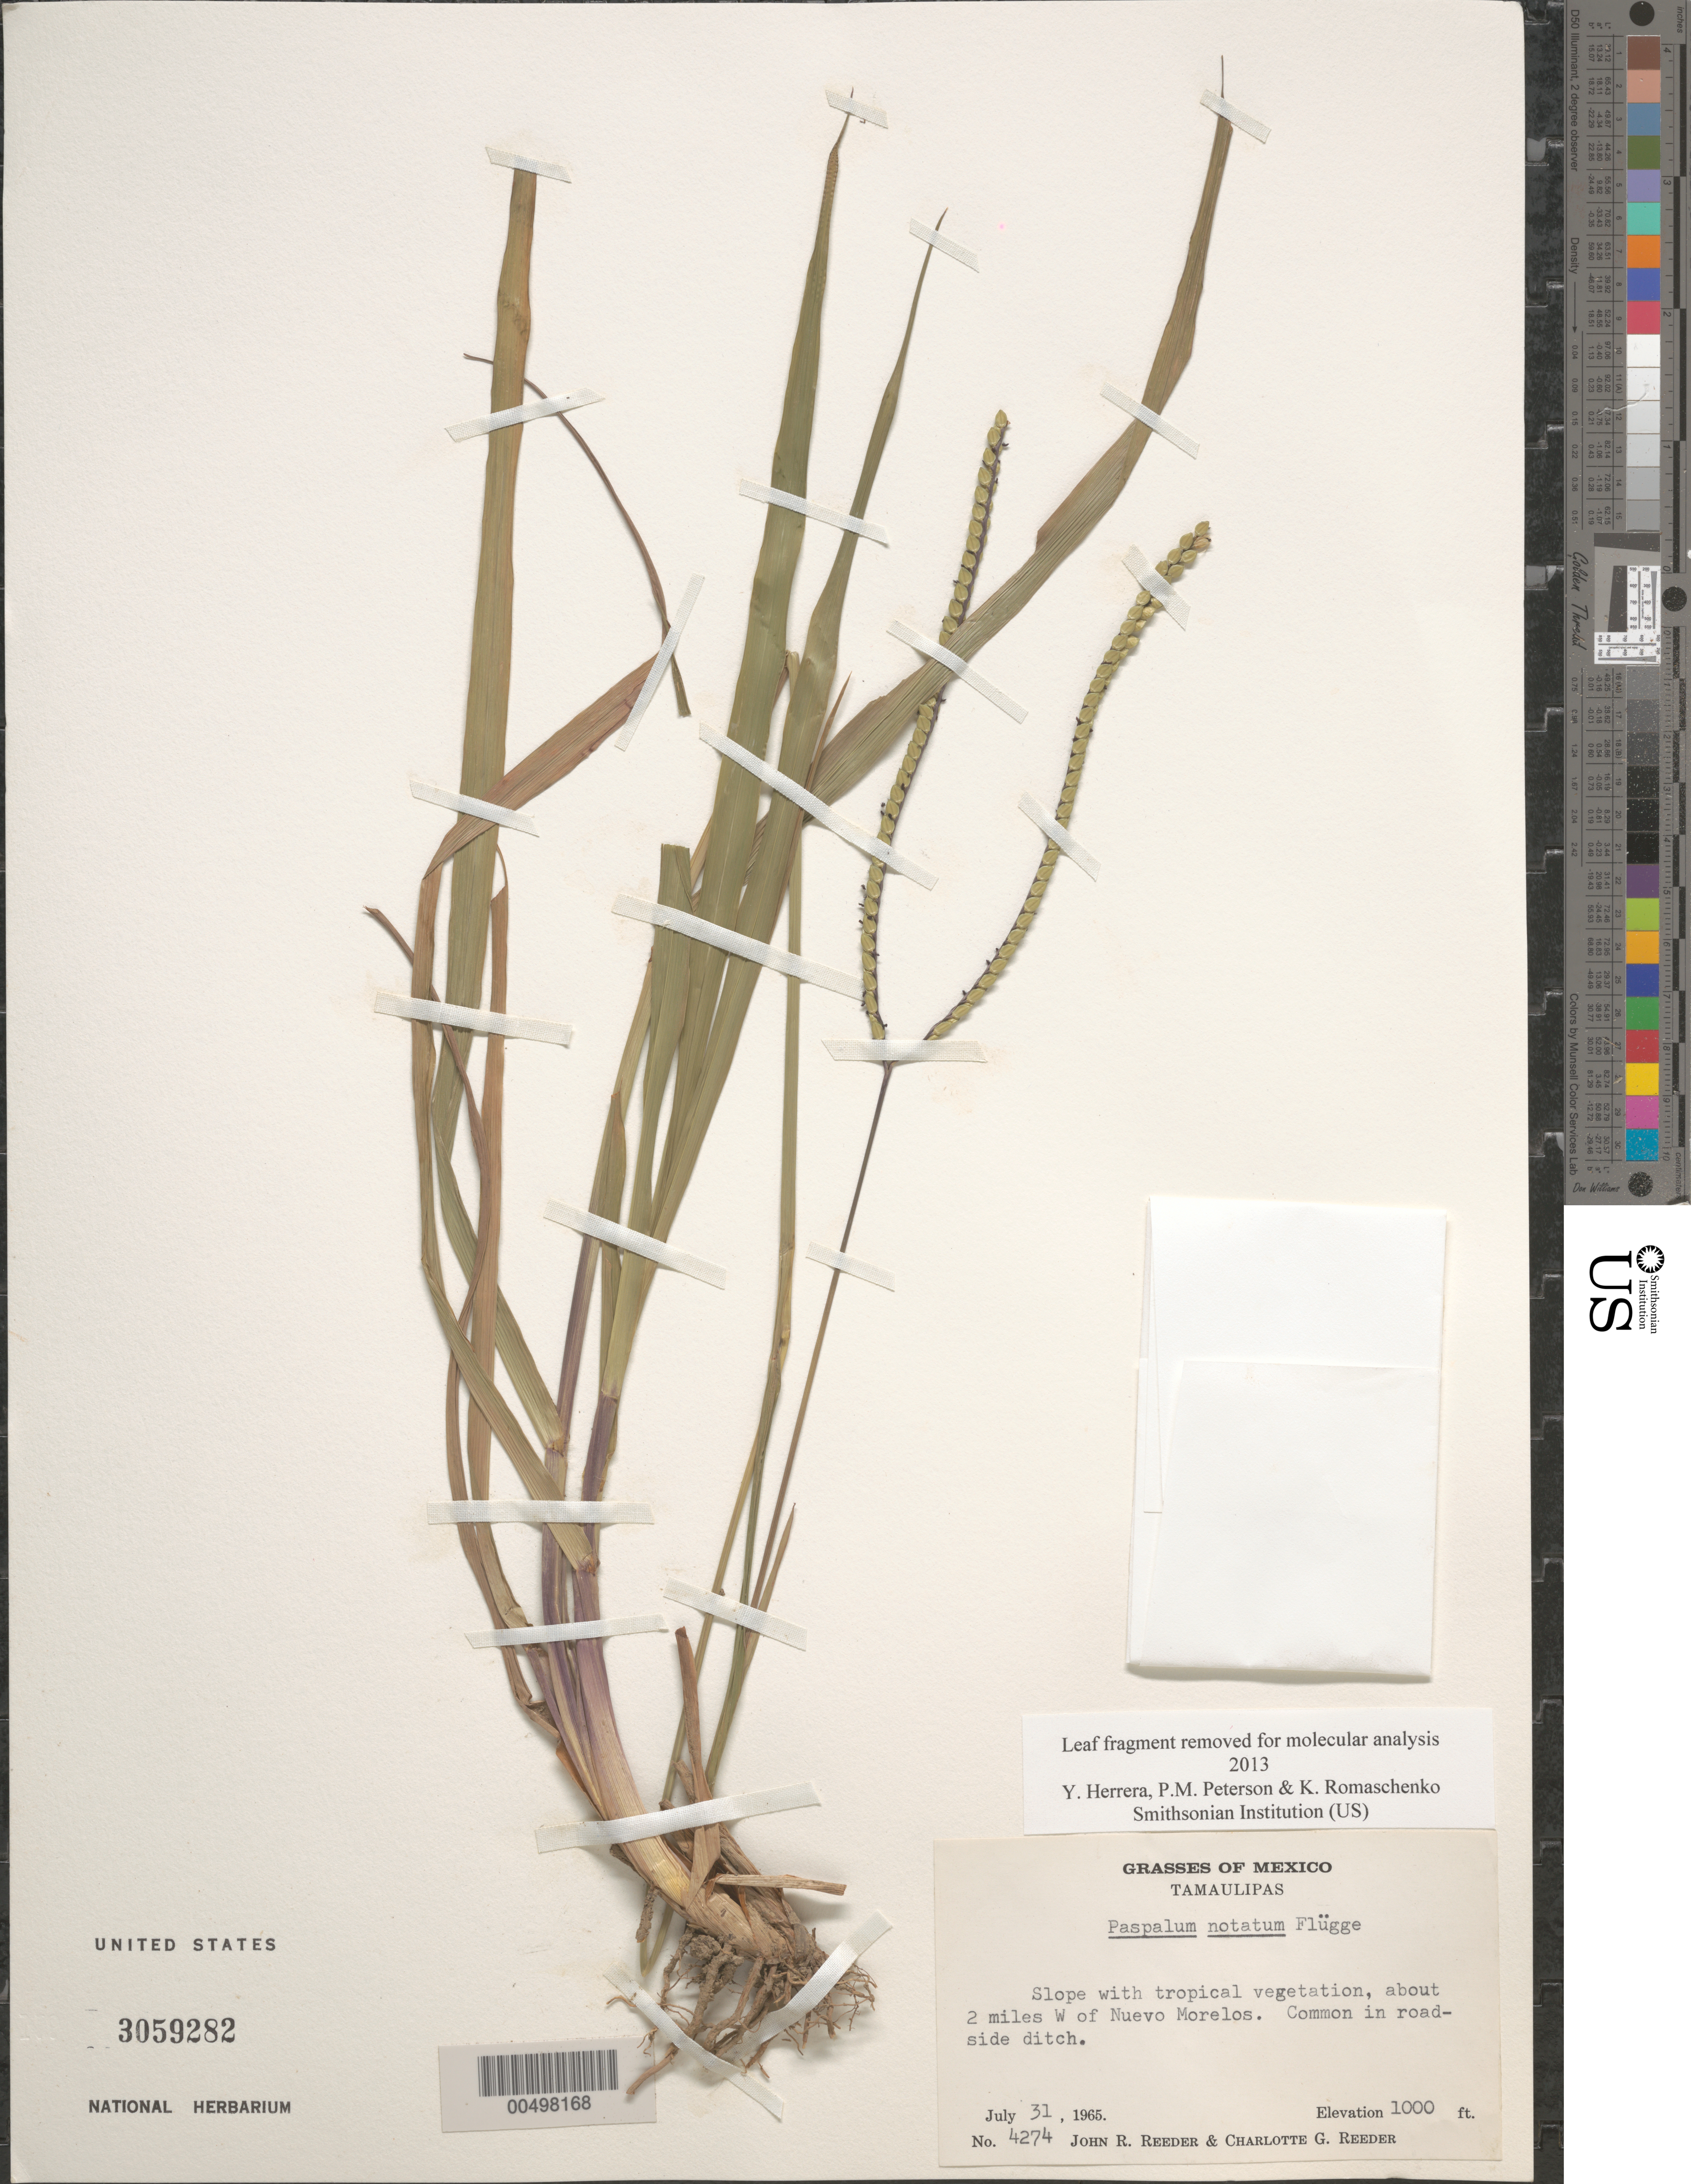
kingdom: Plantae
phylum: Tracheophyta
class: Liliopsida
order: Poales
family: Poaceae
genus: Paspalum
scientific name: Paspalum notatum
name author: Flüggé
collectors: J. R. Reeder & C. G. Reeder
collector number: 4274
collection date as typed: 31 Jul 1965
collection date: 1965-07-31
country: Mexico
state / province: Tamaulipas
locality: About 2 mi W of Nuevo Morelos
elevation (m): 305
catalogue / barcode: US 3059282